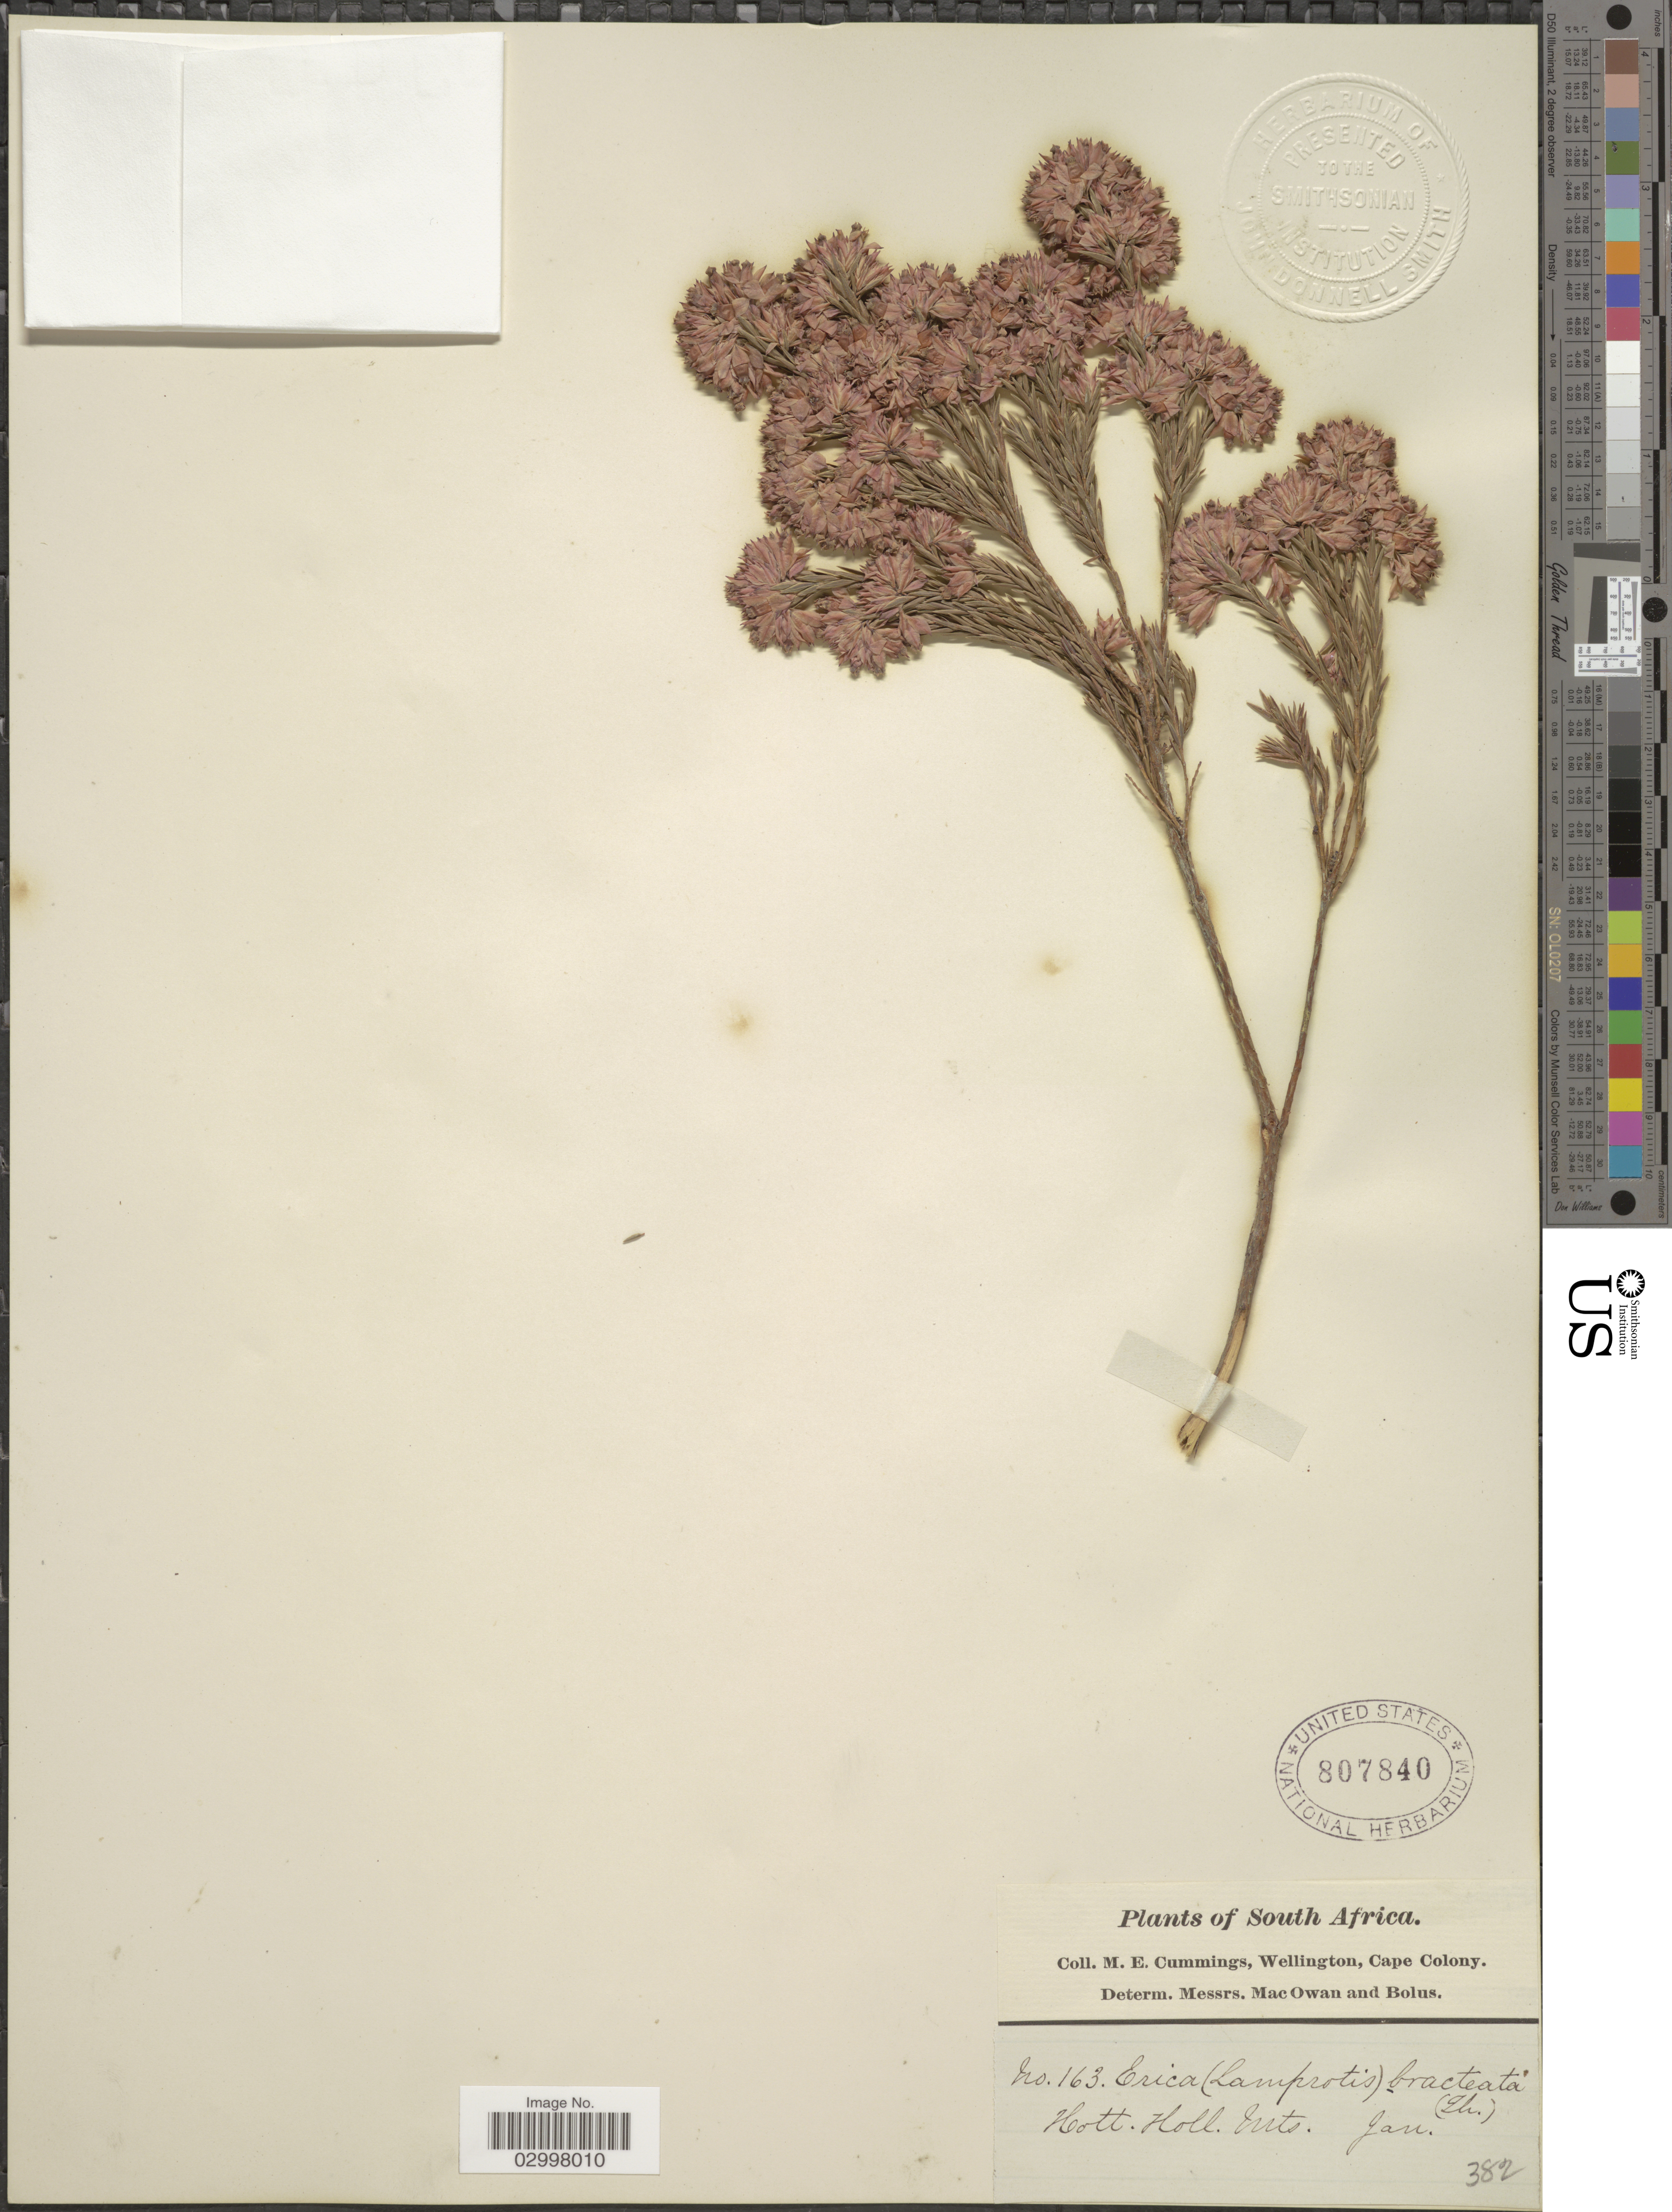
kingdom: Plantae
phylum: Tracheophyta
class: Magnoliopsida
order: Ericales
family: Ericaceae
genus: Erica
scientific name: Erica bracteata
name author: Thunb.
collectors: M. E. Cummings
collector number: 163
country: South Africa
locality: Hott. Holl. Mts.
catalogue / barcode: US 807840